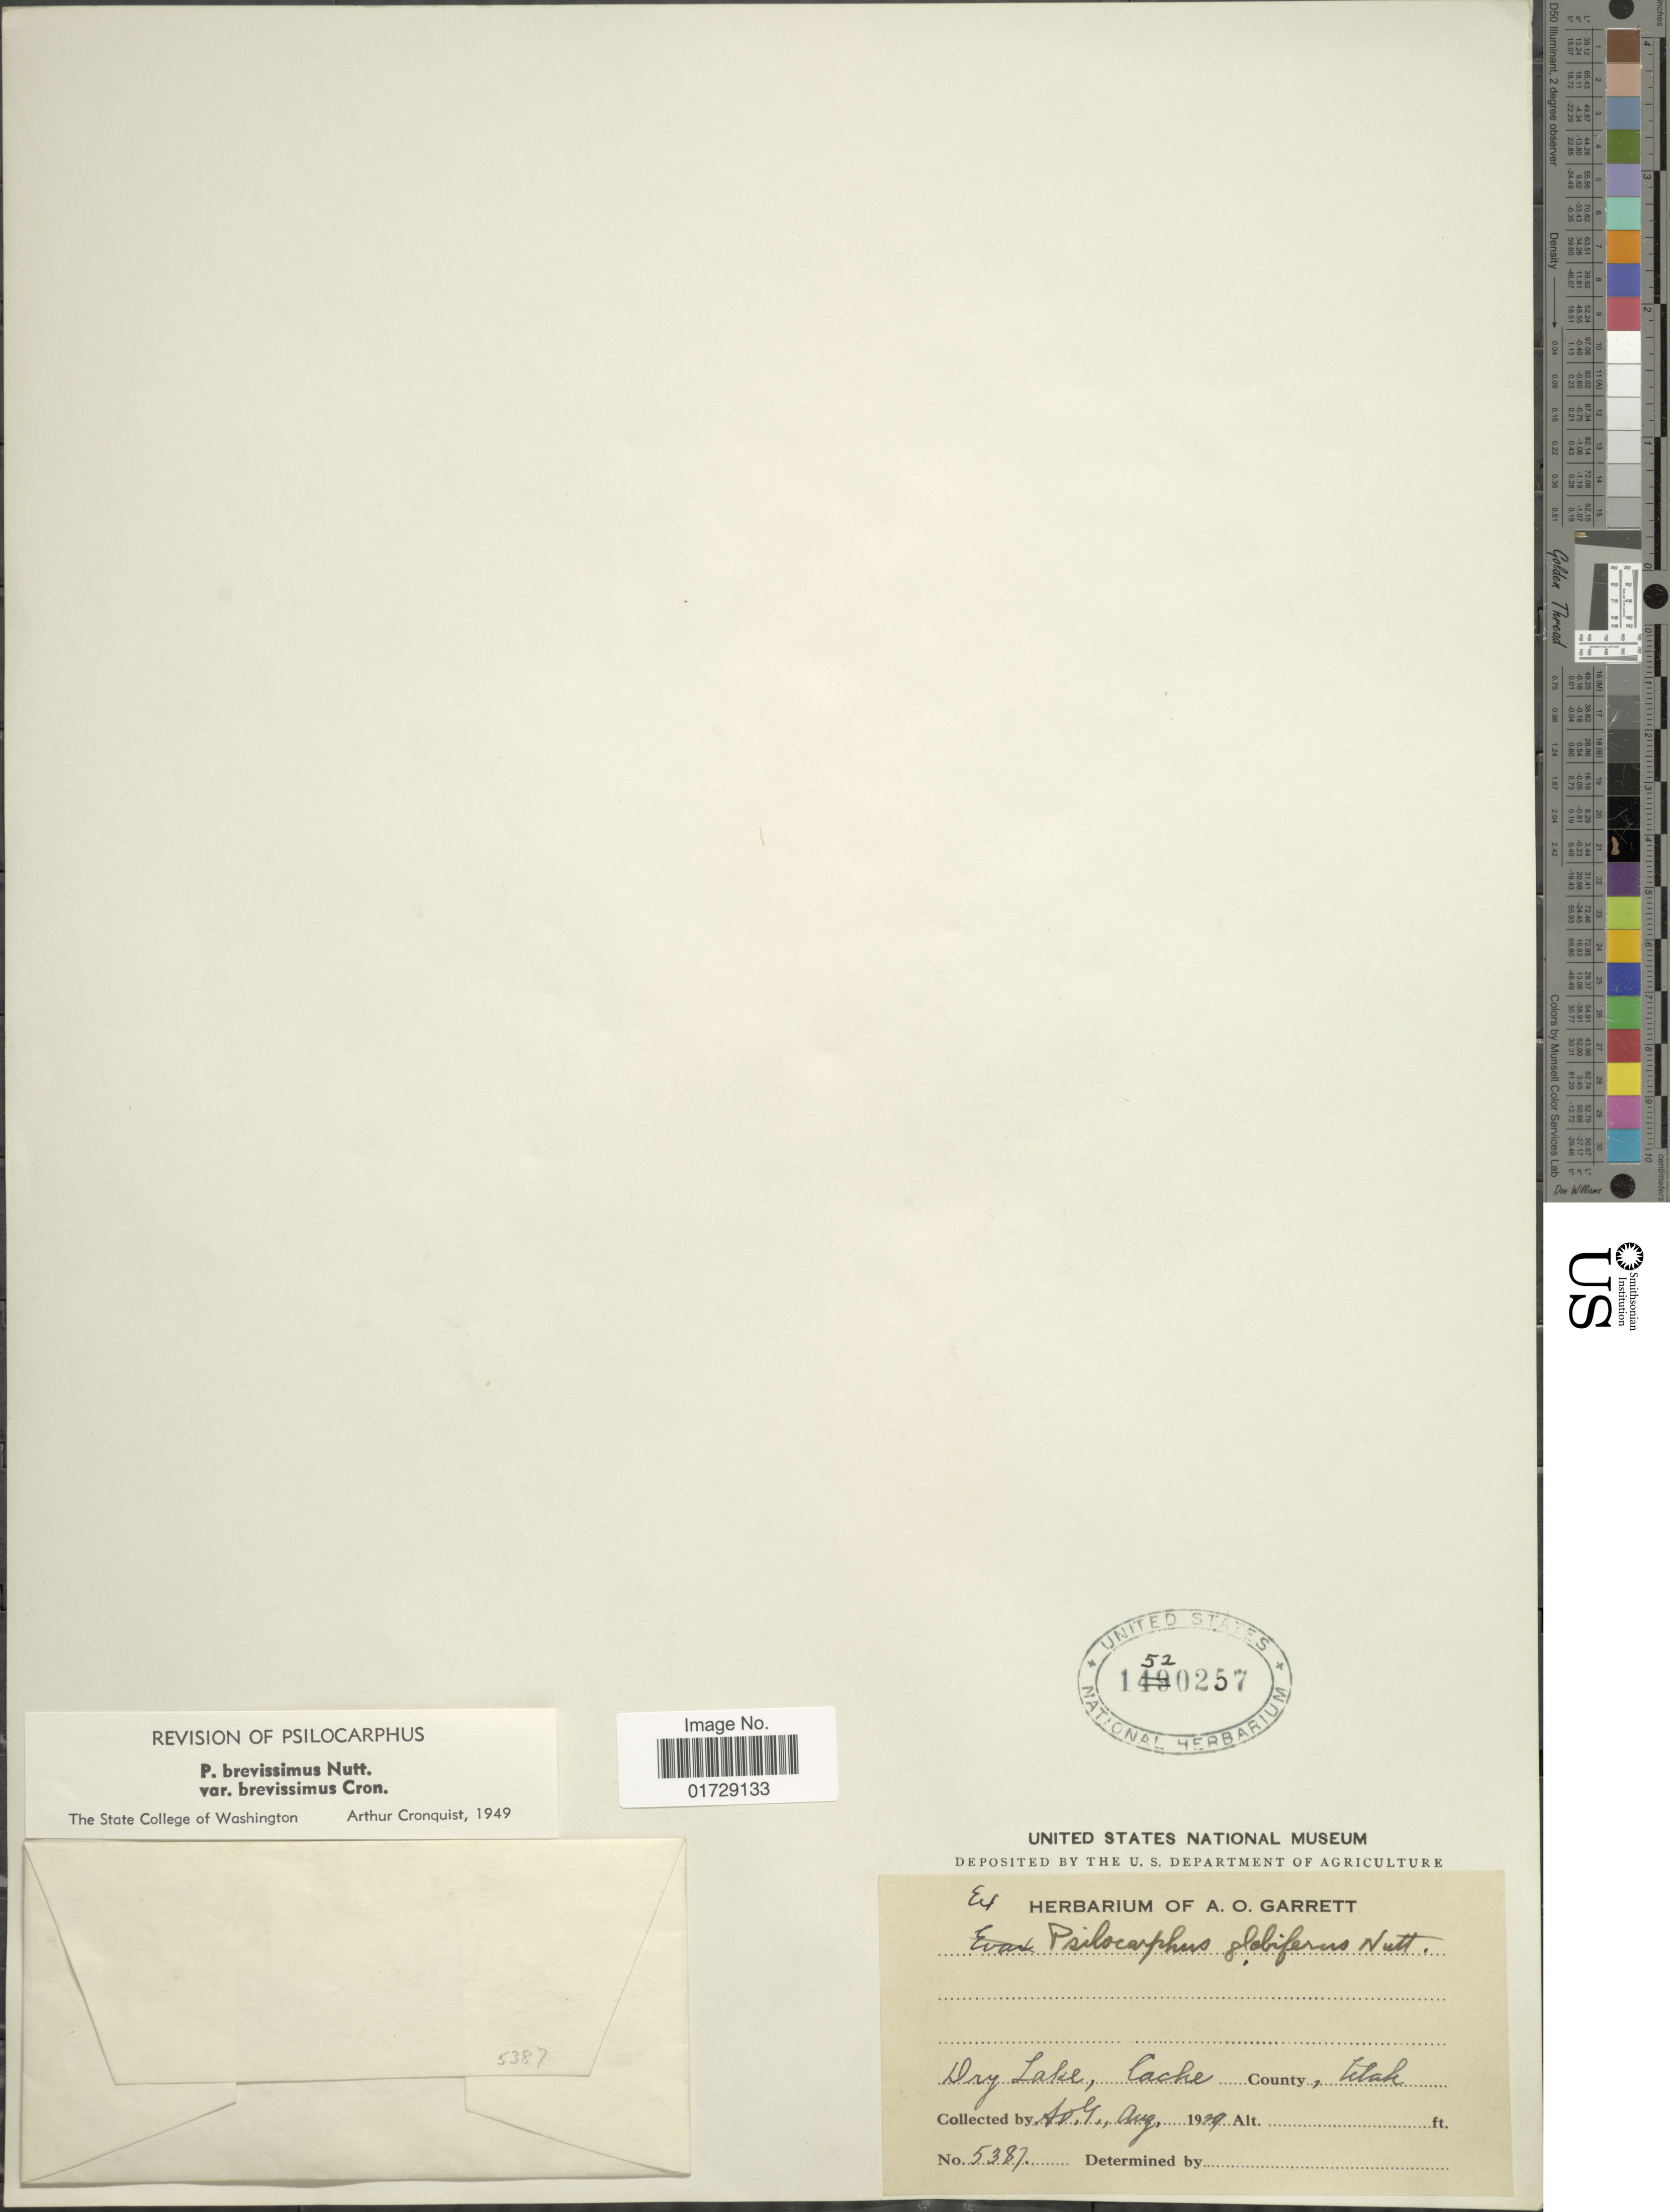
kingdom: Plantae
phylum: Tracheophyta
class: Magnoliopsida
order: Asterales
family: Asteraceae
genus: Psilocarphus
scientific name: Psilocarphus brevissimus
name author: Nutt.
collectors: A. O. Garrett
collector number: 5387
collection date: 1929-08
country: United States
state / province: Utah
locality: Dry Lake, Cache County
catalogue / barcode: US 1520257